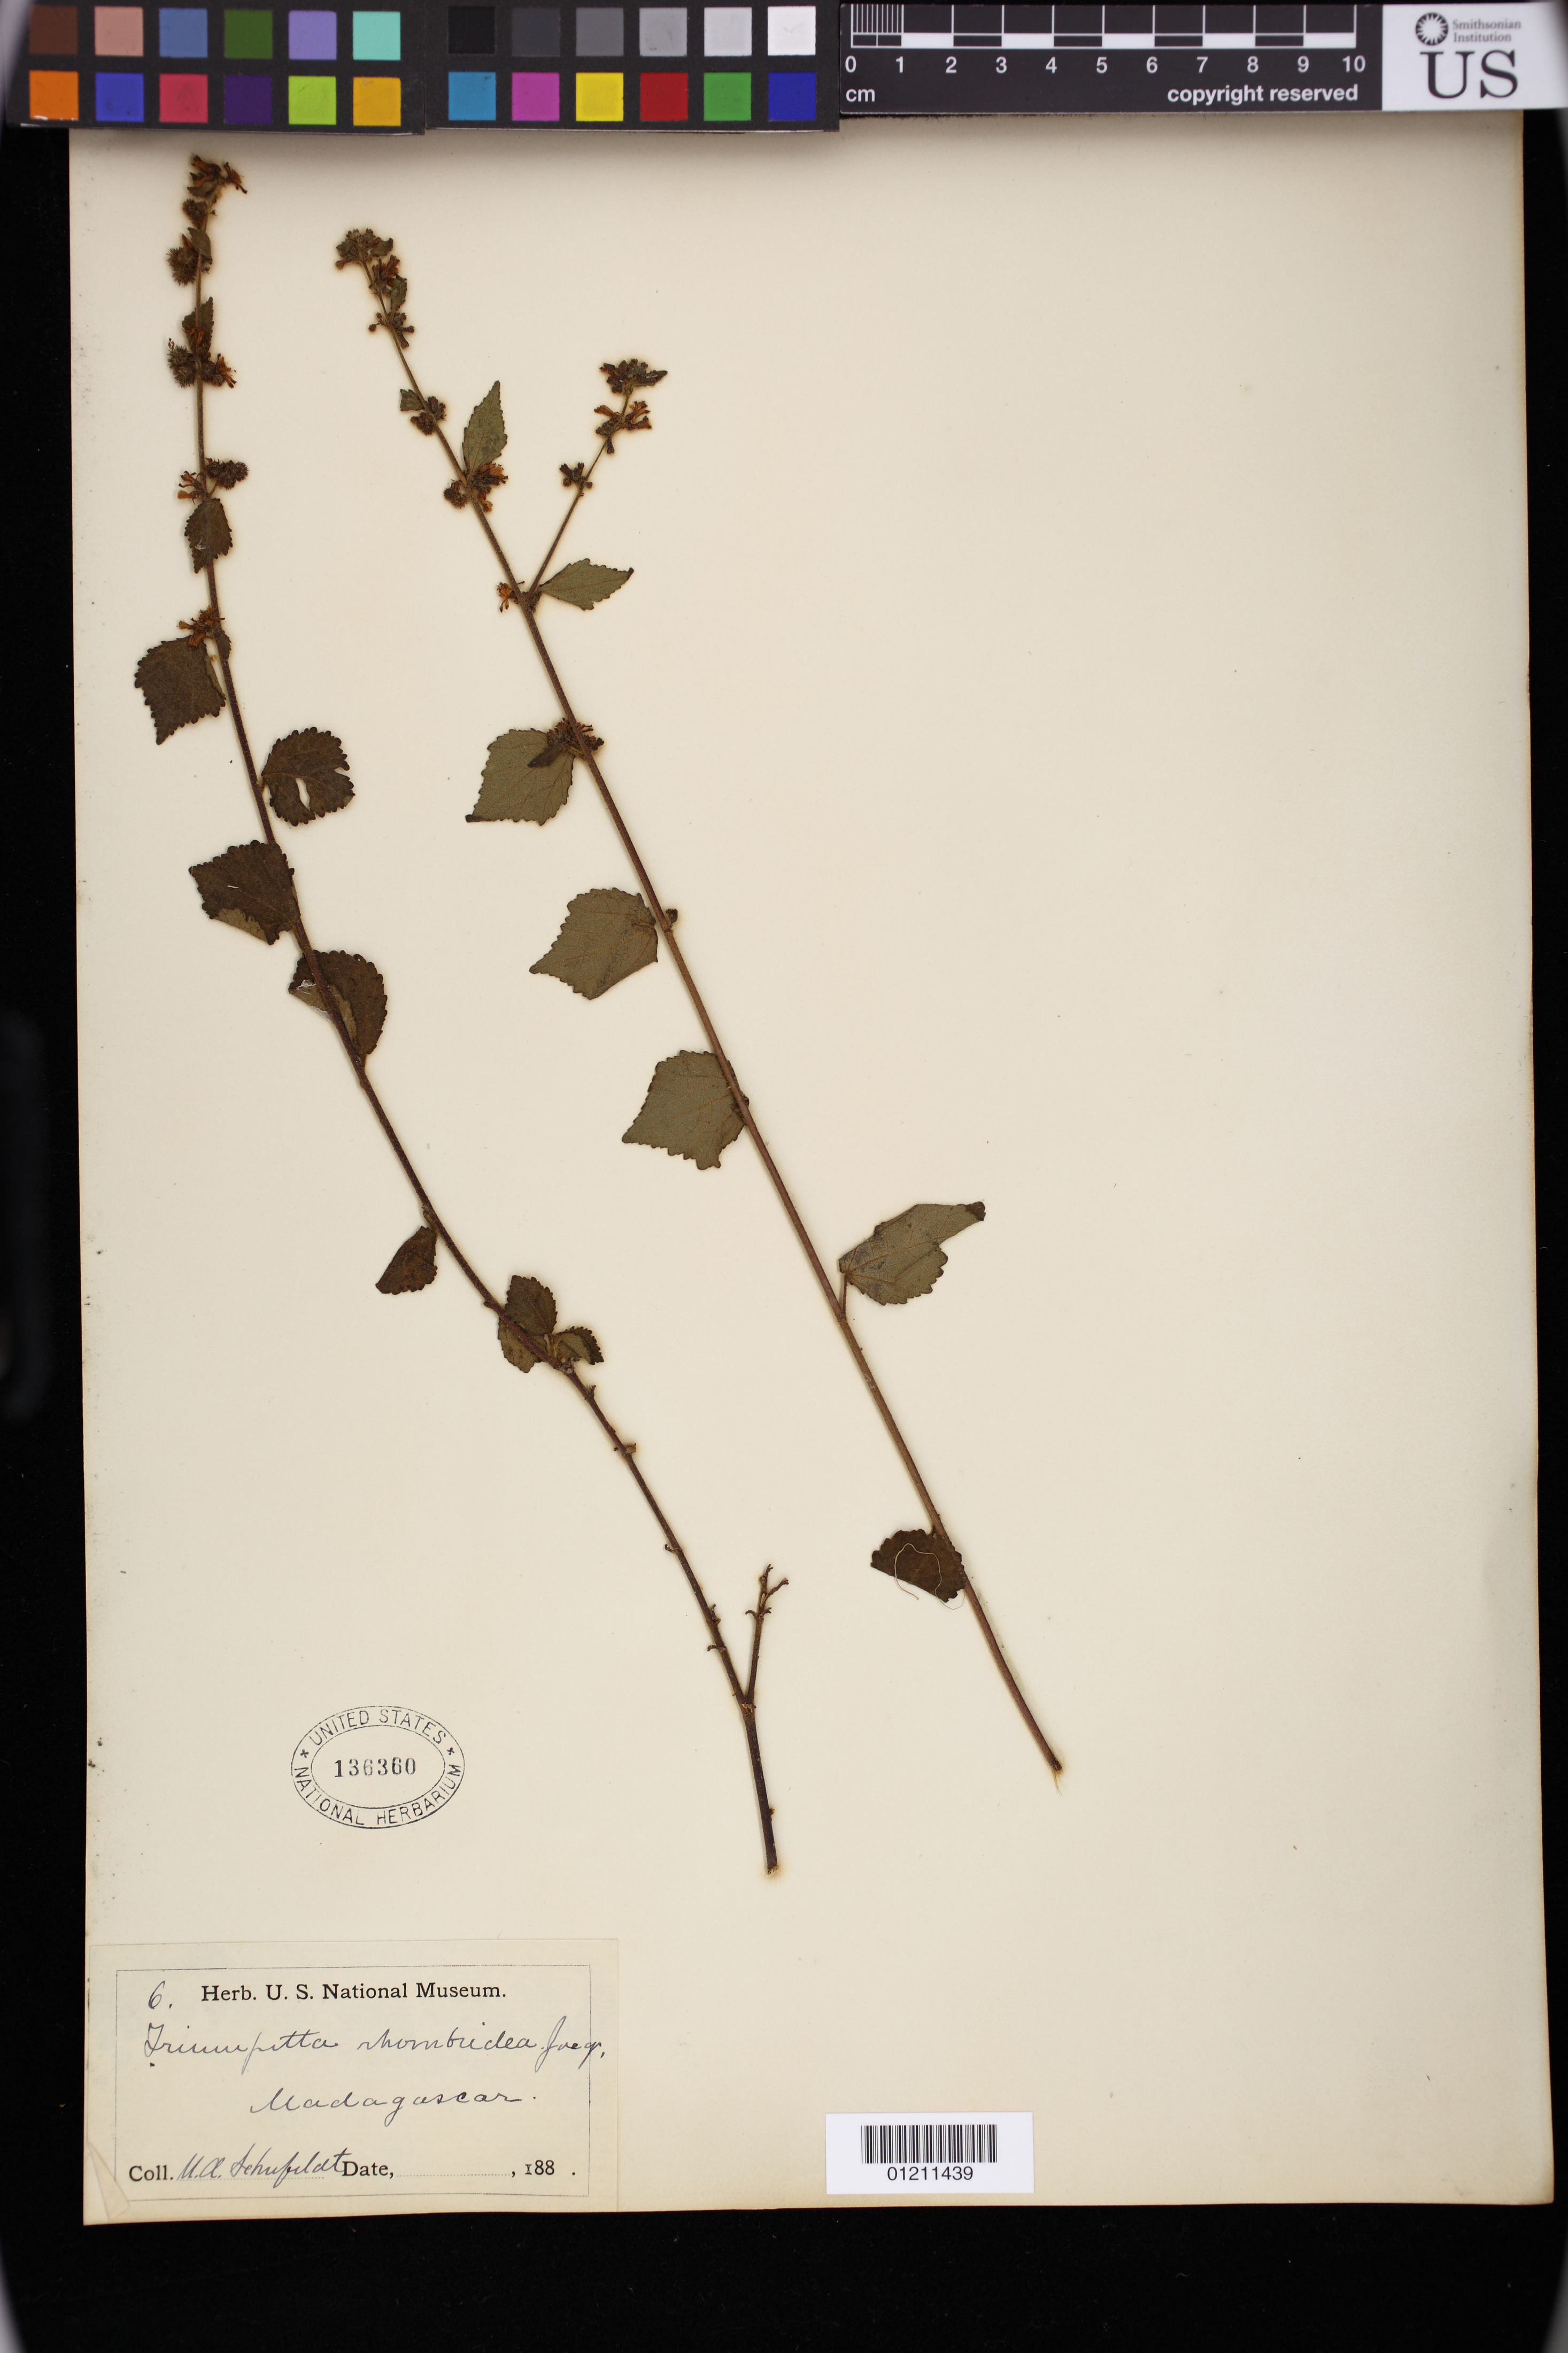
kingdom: Plantae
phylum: Tracheophyta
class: Magnoliopsida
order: Malvales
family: Malvaceae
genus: Triumfetta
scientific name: Triumfetta rhomboidea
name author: Jacq.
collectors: M. Schufeldt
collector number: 6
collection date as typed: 25 Jun 1899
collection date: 1899-06-25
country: Madagascar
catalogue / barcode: US 136360